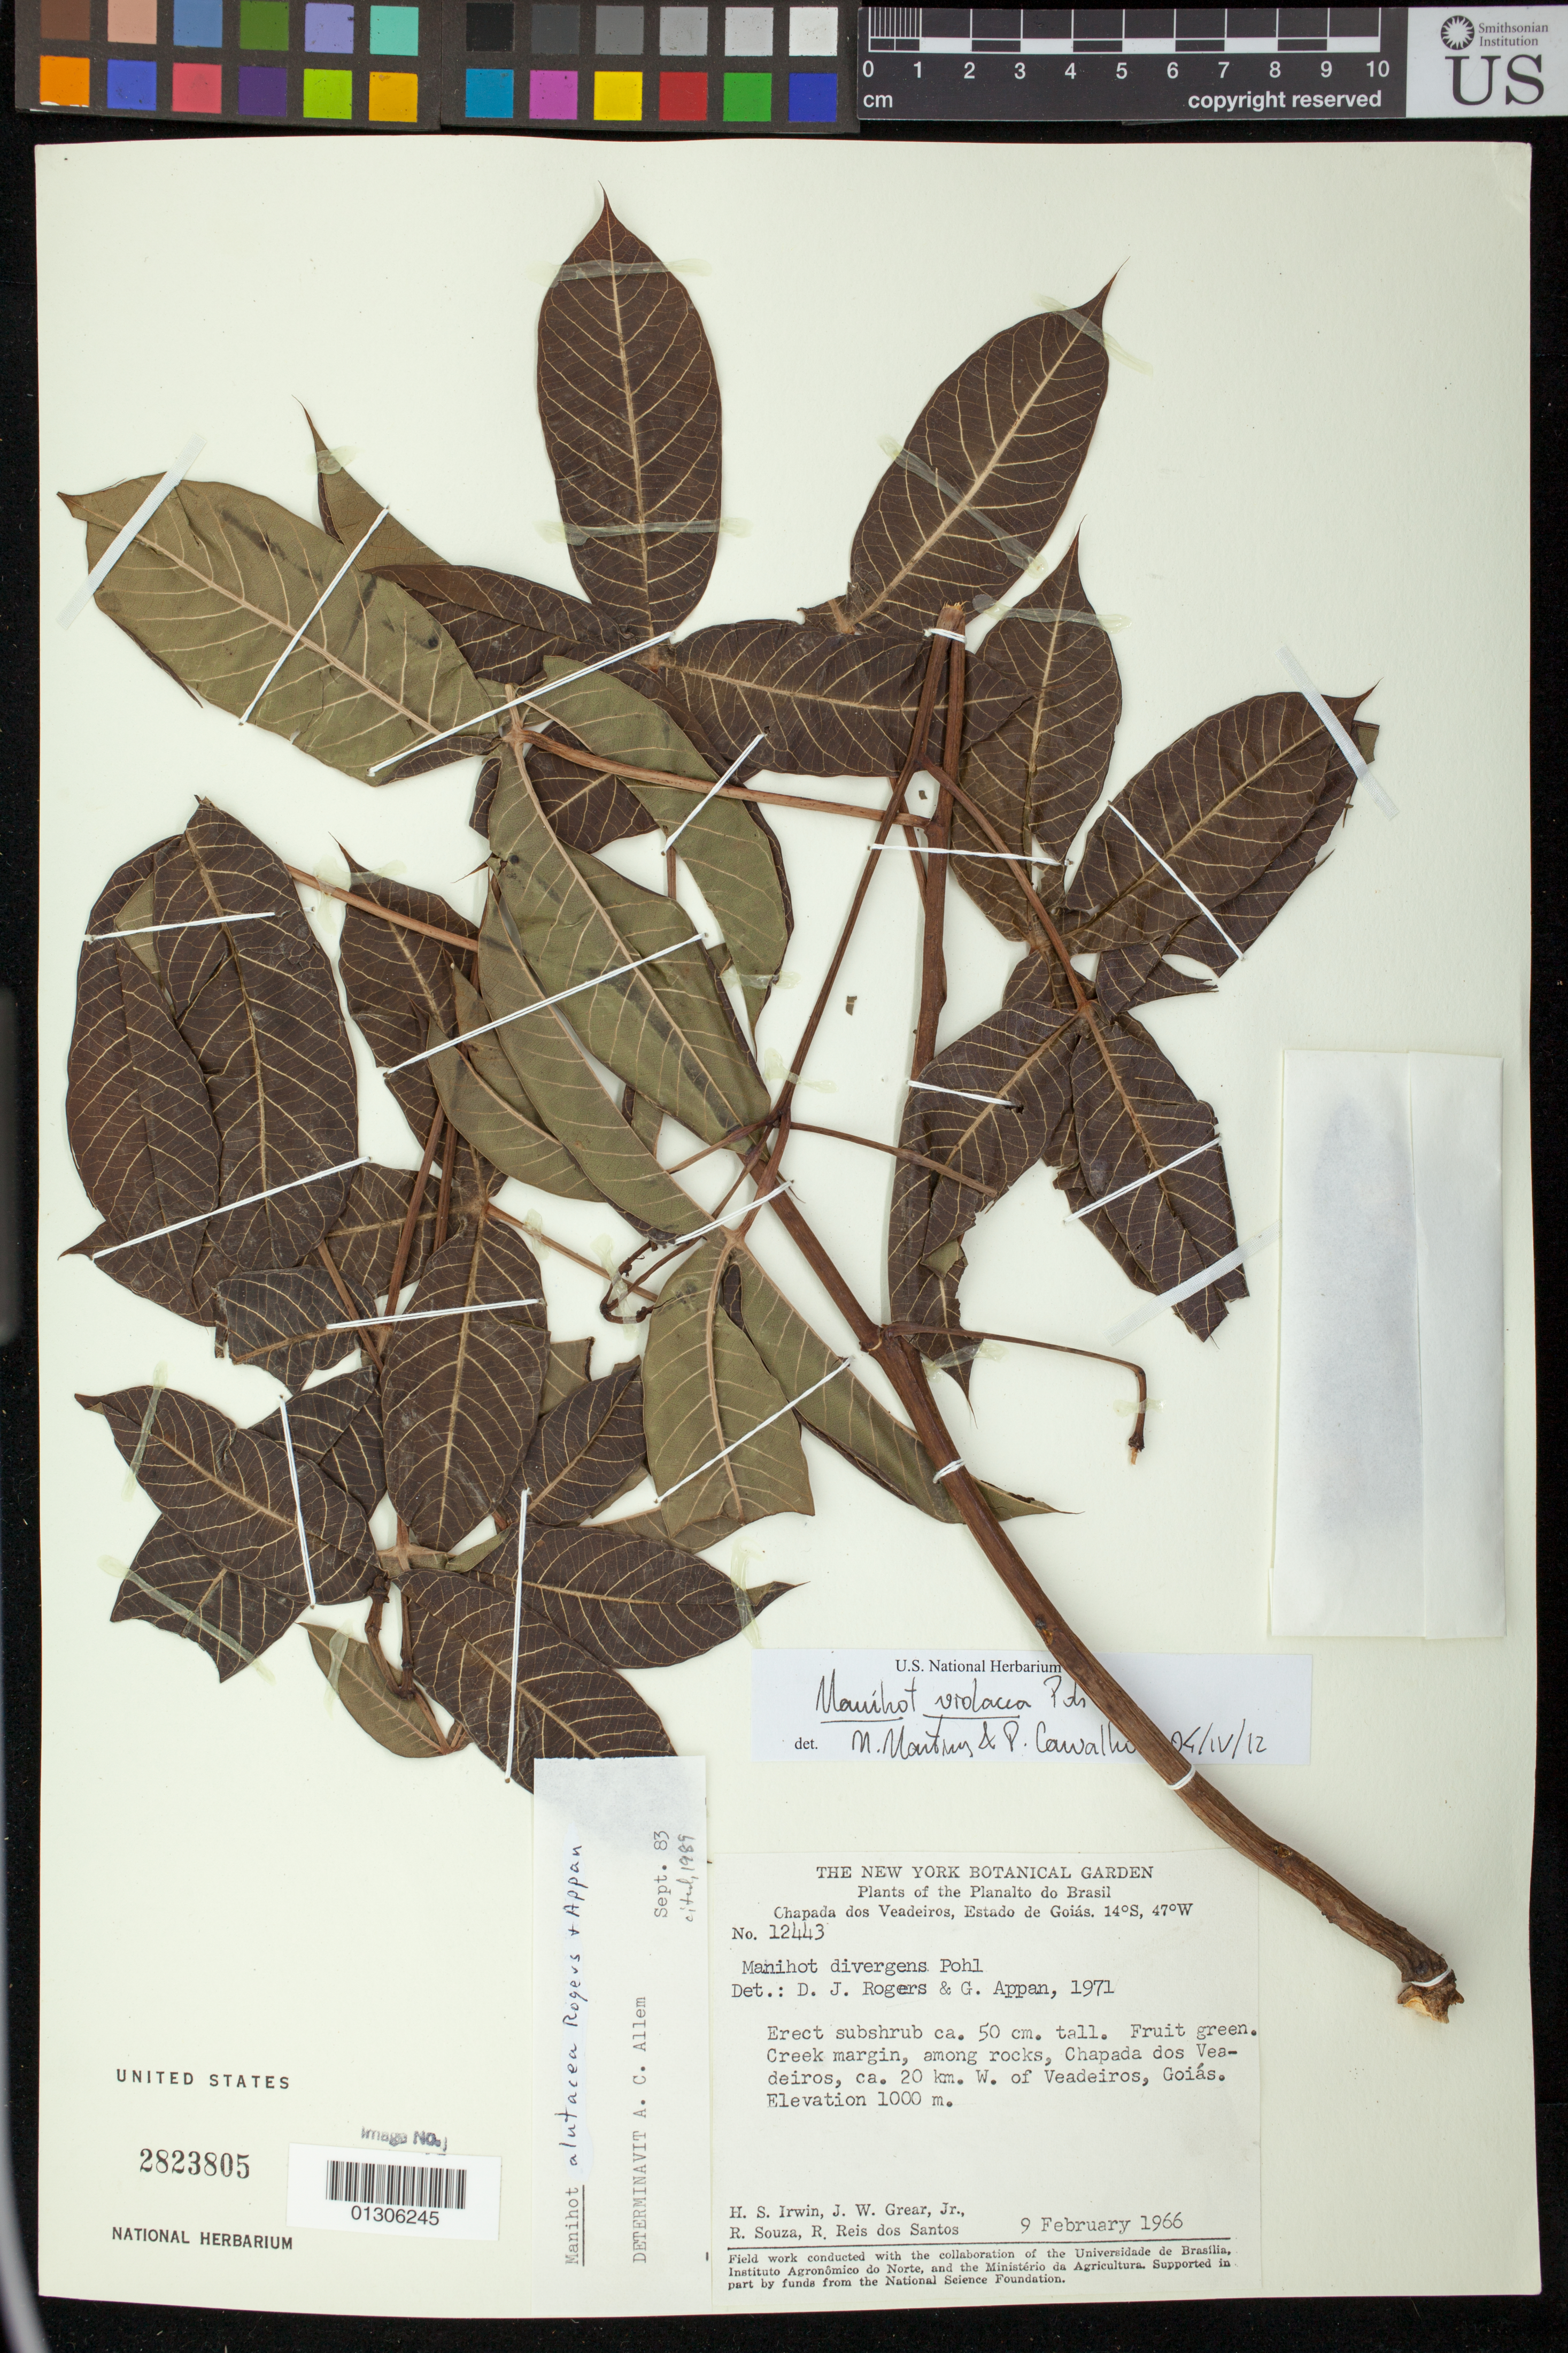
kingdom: Plantae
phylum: Tracheophyta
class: Magnoliopsida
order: Malpighiales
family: Euphorbiaceae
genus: Manihot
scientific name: Manihot divergens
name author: Pohl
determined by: Mendoza, M.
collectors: H. Irwin, J. W. Grear, R. Souza & R. Reis dos Santos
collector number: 12443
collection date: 1966-09-02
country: Brazil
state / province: Goiás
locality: Chapada dos Veadeiros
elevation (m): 1000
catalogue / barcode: US 2823805